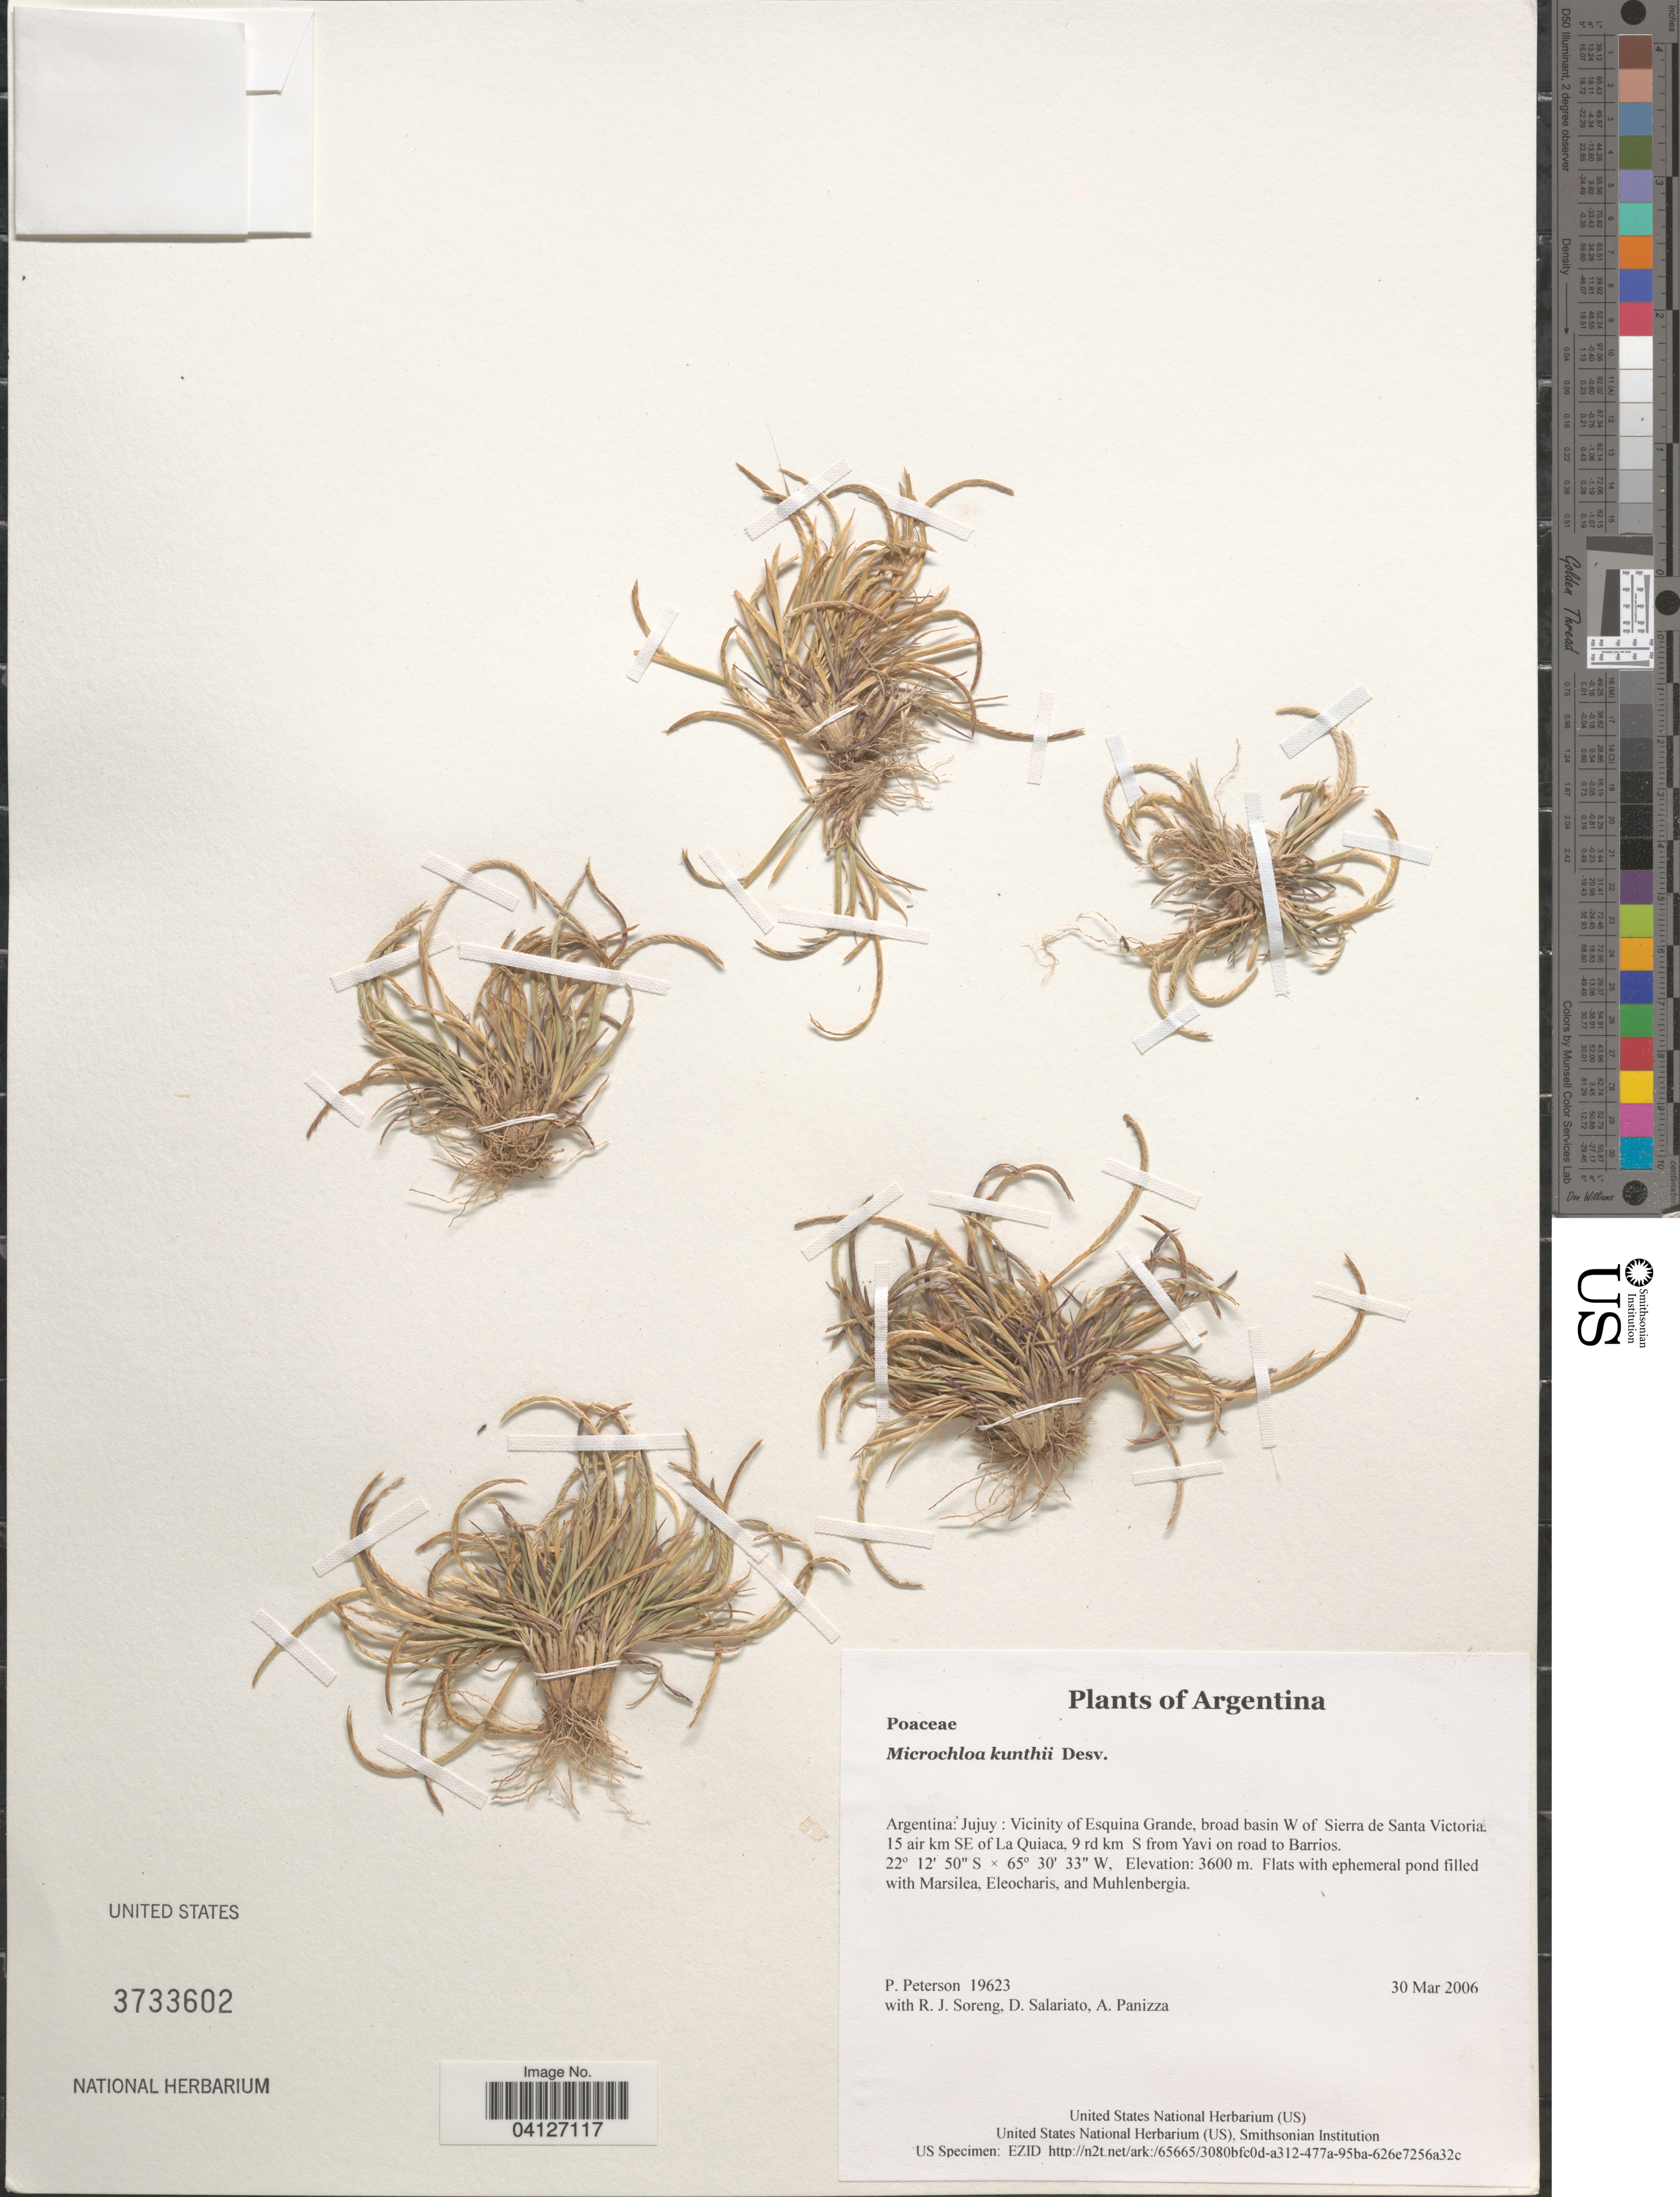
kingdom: Plantae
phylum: Tracheophyta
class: Liliopsida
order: Poales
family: Poaceae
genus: Microchloa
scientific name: Microchloa kunthii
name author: Desv.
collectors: P. Peterson, R. J. Soreng, D. Salariato & A. Panizza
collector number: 19623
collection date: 2006-03-30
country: Argentina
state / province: Jujuy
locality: Vicinity of Esquina Grande, broad basin W of Sierra de Santa Victoria, 15 air km SE of La Quiaca, 9 rd km S from Yavi on road to Barrios.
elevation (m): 3600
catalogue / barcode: US 3733602